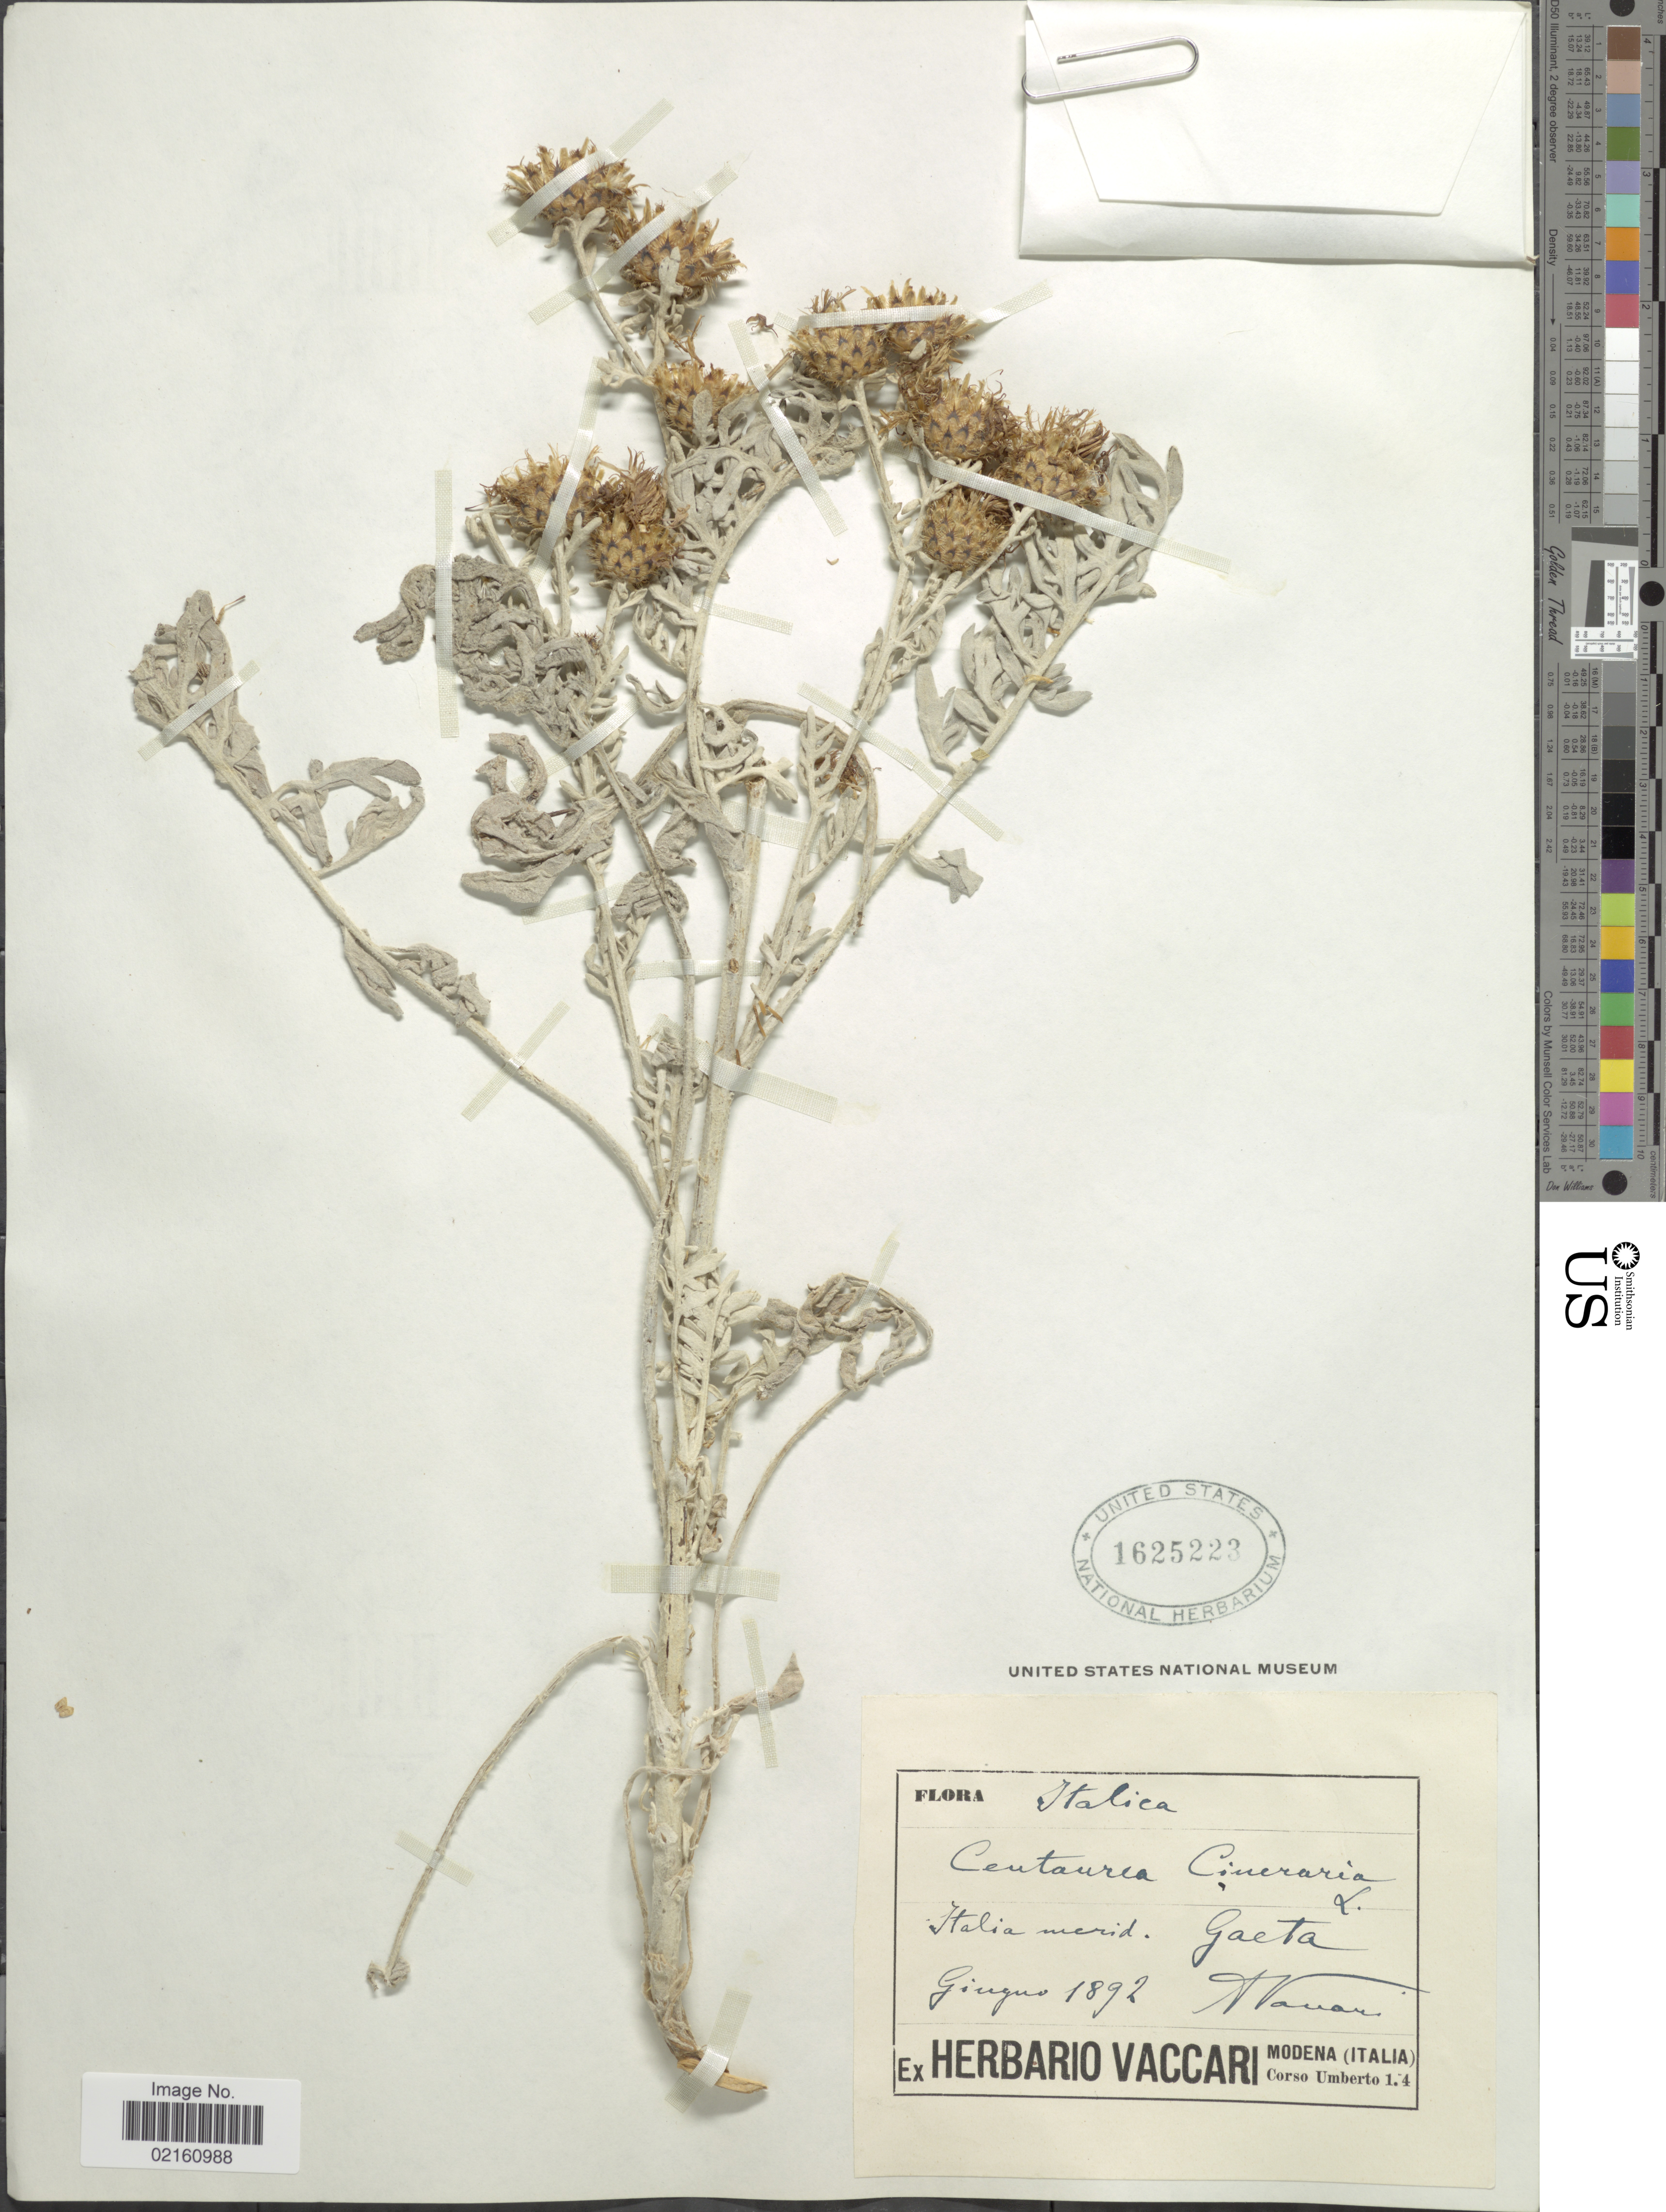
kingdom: Plantae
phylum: Tracheophyta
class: Magnoliopsida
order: Asterales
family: Asteraceae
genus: Centaurea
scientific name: Centaurea cineraria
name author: L.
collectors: A. Vaccari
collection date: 1892-06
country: Italy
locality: Italia merid., Gaeta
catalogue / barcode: US 1625223